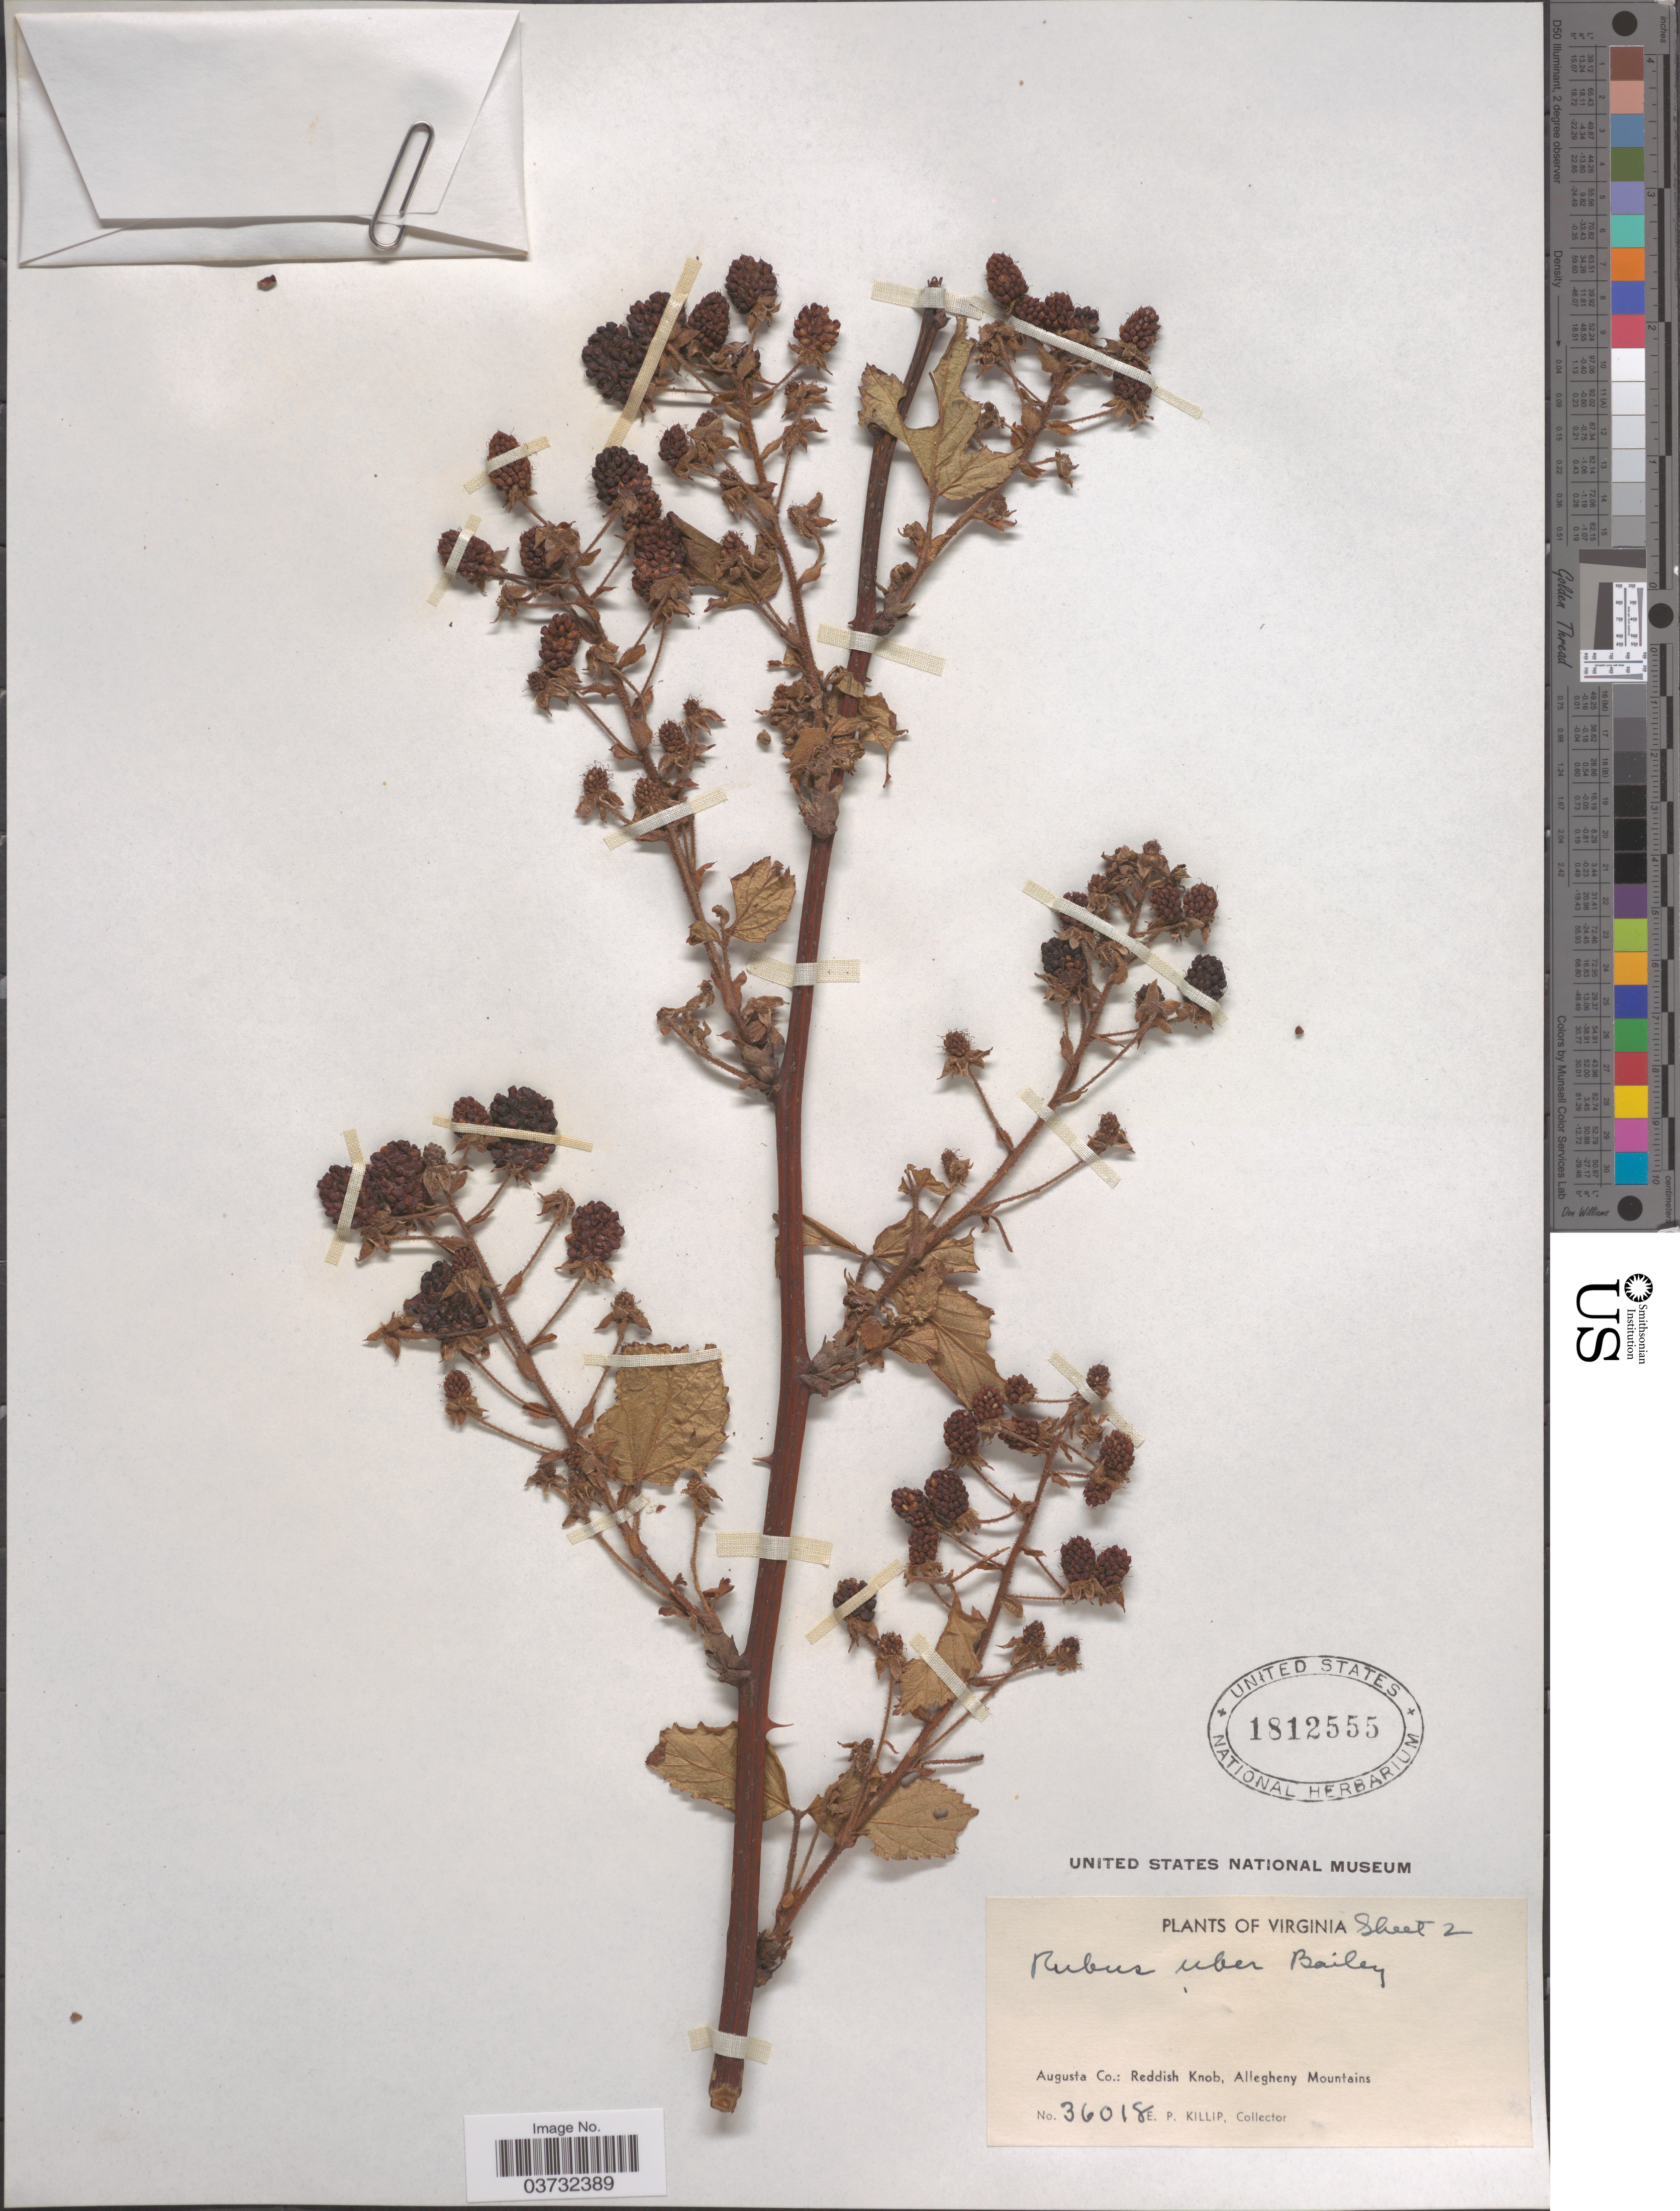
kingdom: Plantae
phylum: Tracheophyta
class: Magnoliopsida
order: Rosales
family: Rosaceae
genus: Rubus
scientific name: Rubus uber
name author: L.H. Bailey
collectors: E. P. Killip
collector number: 36018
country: United States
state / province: Virginia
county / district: Augusta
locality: Augusta Co.: Reddish Knob, Allegheny Mountains.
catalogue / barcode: US 1812555